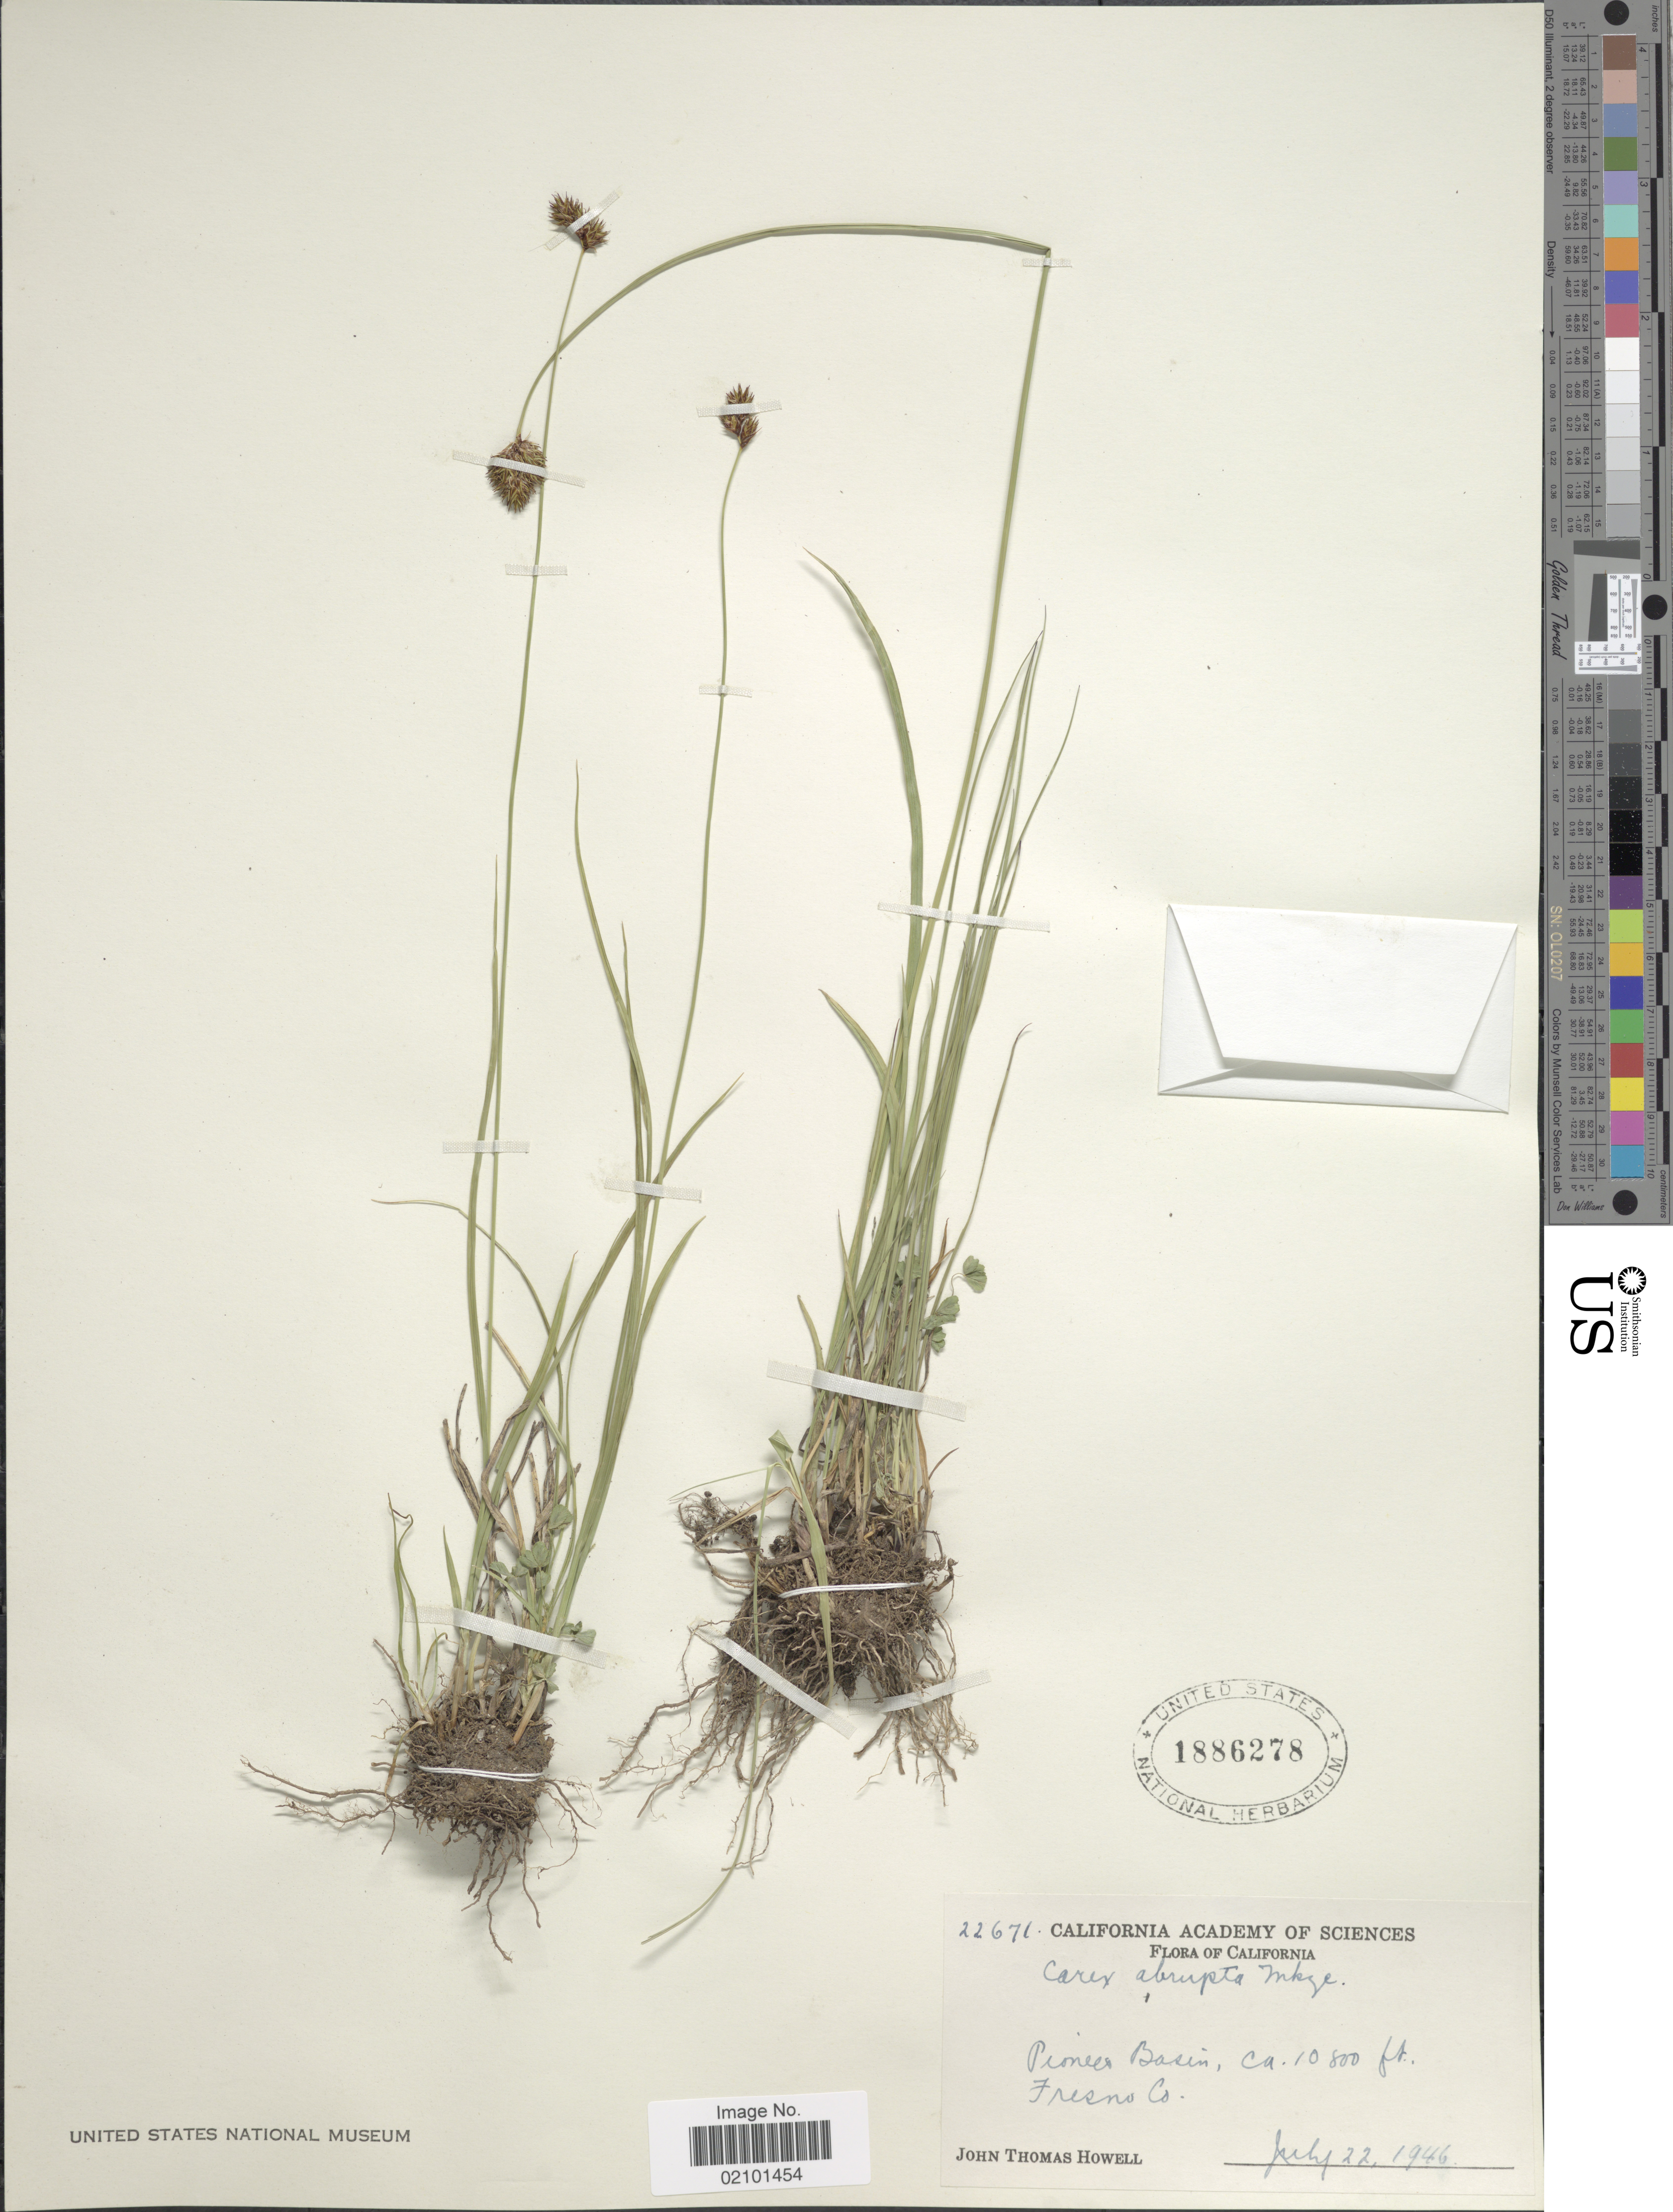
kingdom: Plantae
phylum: Tracheophyta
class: Liliopsida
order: Poales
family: Cyperaceae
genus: Carex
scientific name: Carex abrupta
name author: Mack.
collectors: J. T. Howell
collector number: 22671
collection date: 1946-07-22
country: United States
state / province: California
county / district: Fresno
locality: Pioneer Basin, Fresno Co.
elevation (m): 3292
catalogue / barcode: US 1886278